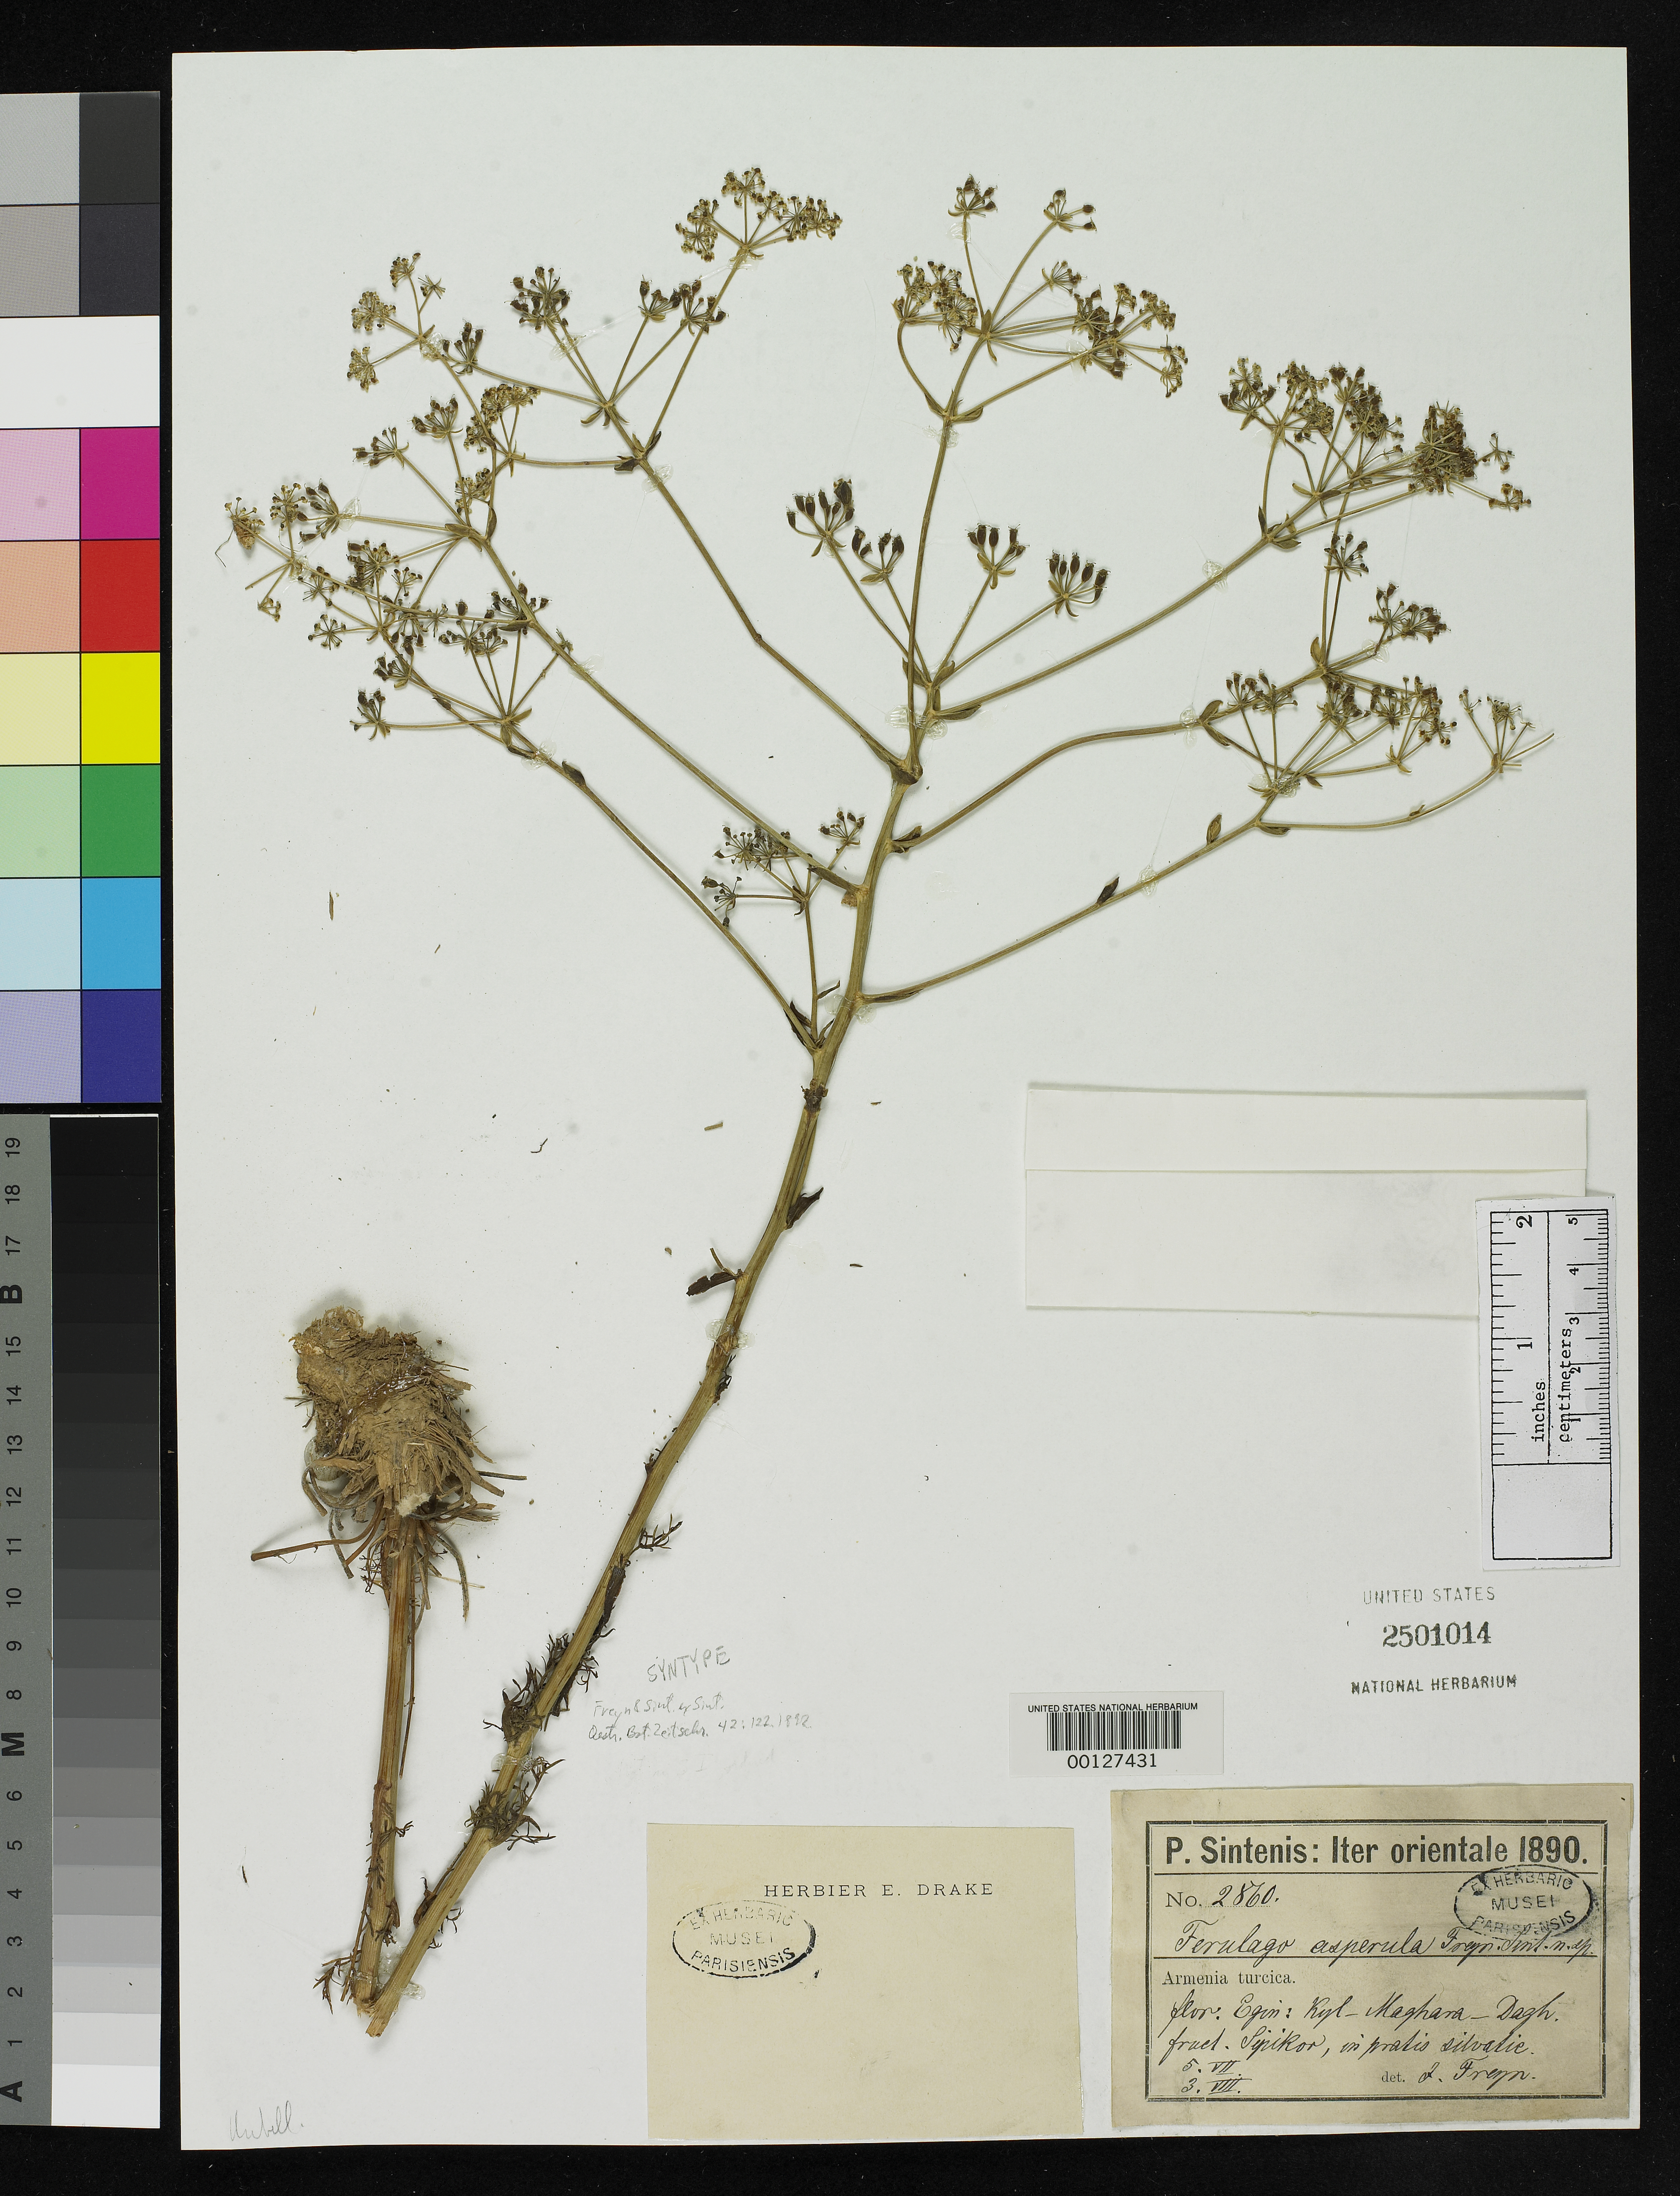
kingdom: Plantae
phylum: Tracheophyta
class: Magnoliopsida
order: Apiales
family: Apiaceae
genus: Ferulago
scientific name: Ferulago asperula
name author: Freyn & Sint. ex Sint.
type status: Syntype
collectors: J. Freyn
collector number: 2860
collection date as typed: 05 Jul 1890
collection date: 1890-07-05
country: Turkey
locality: Kly-maghara-dagh.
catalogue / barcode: US 2501014